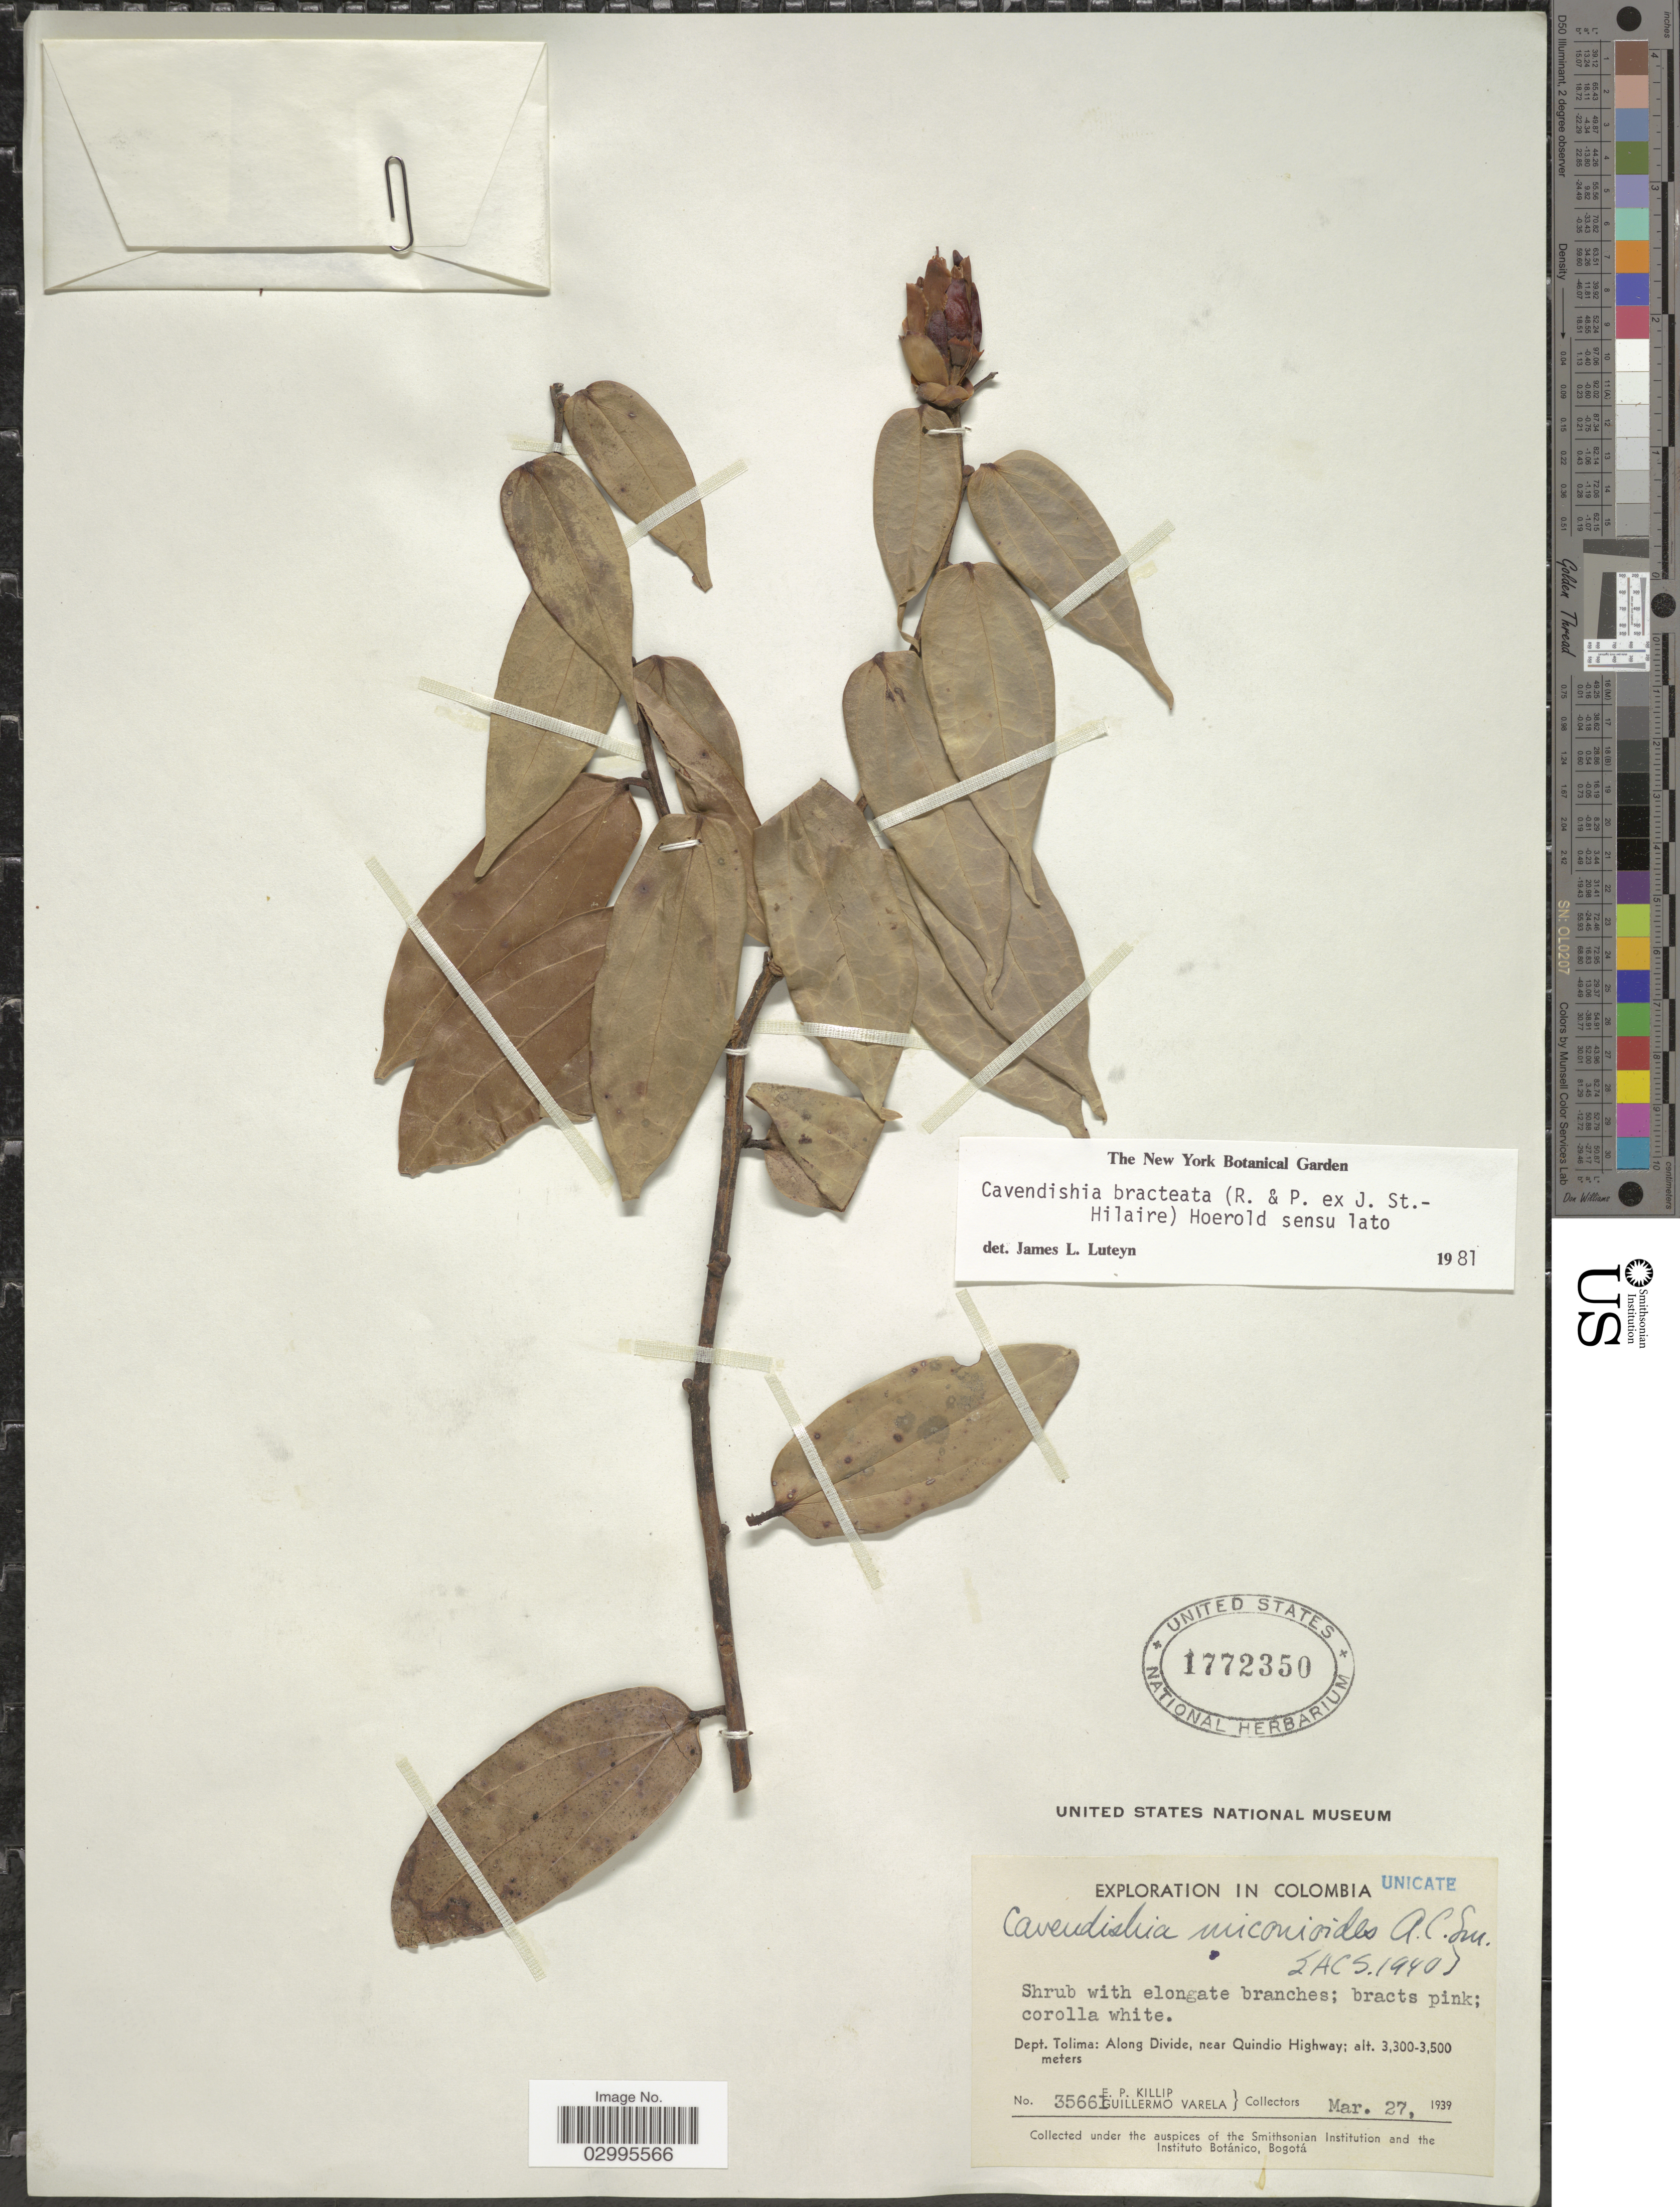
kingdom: Plantae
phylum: Tracheophyta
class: Magnoliopsida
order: Ericales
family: Ericaceae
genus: Cavendishia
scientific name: Cavendishia bracteata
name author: (Ruiz & Pav. ex J. St.-Hil.) Hoerold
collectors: E. P. Killip & G. Varela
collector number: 35661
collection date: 1939-03-27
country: Colombia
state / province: Tolima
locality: Dept. Tolima: Along Divide, near Quindio Highway.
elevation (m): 3300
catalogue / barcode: US 1772350